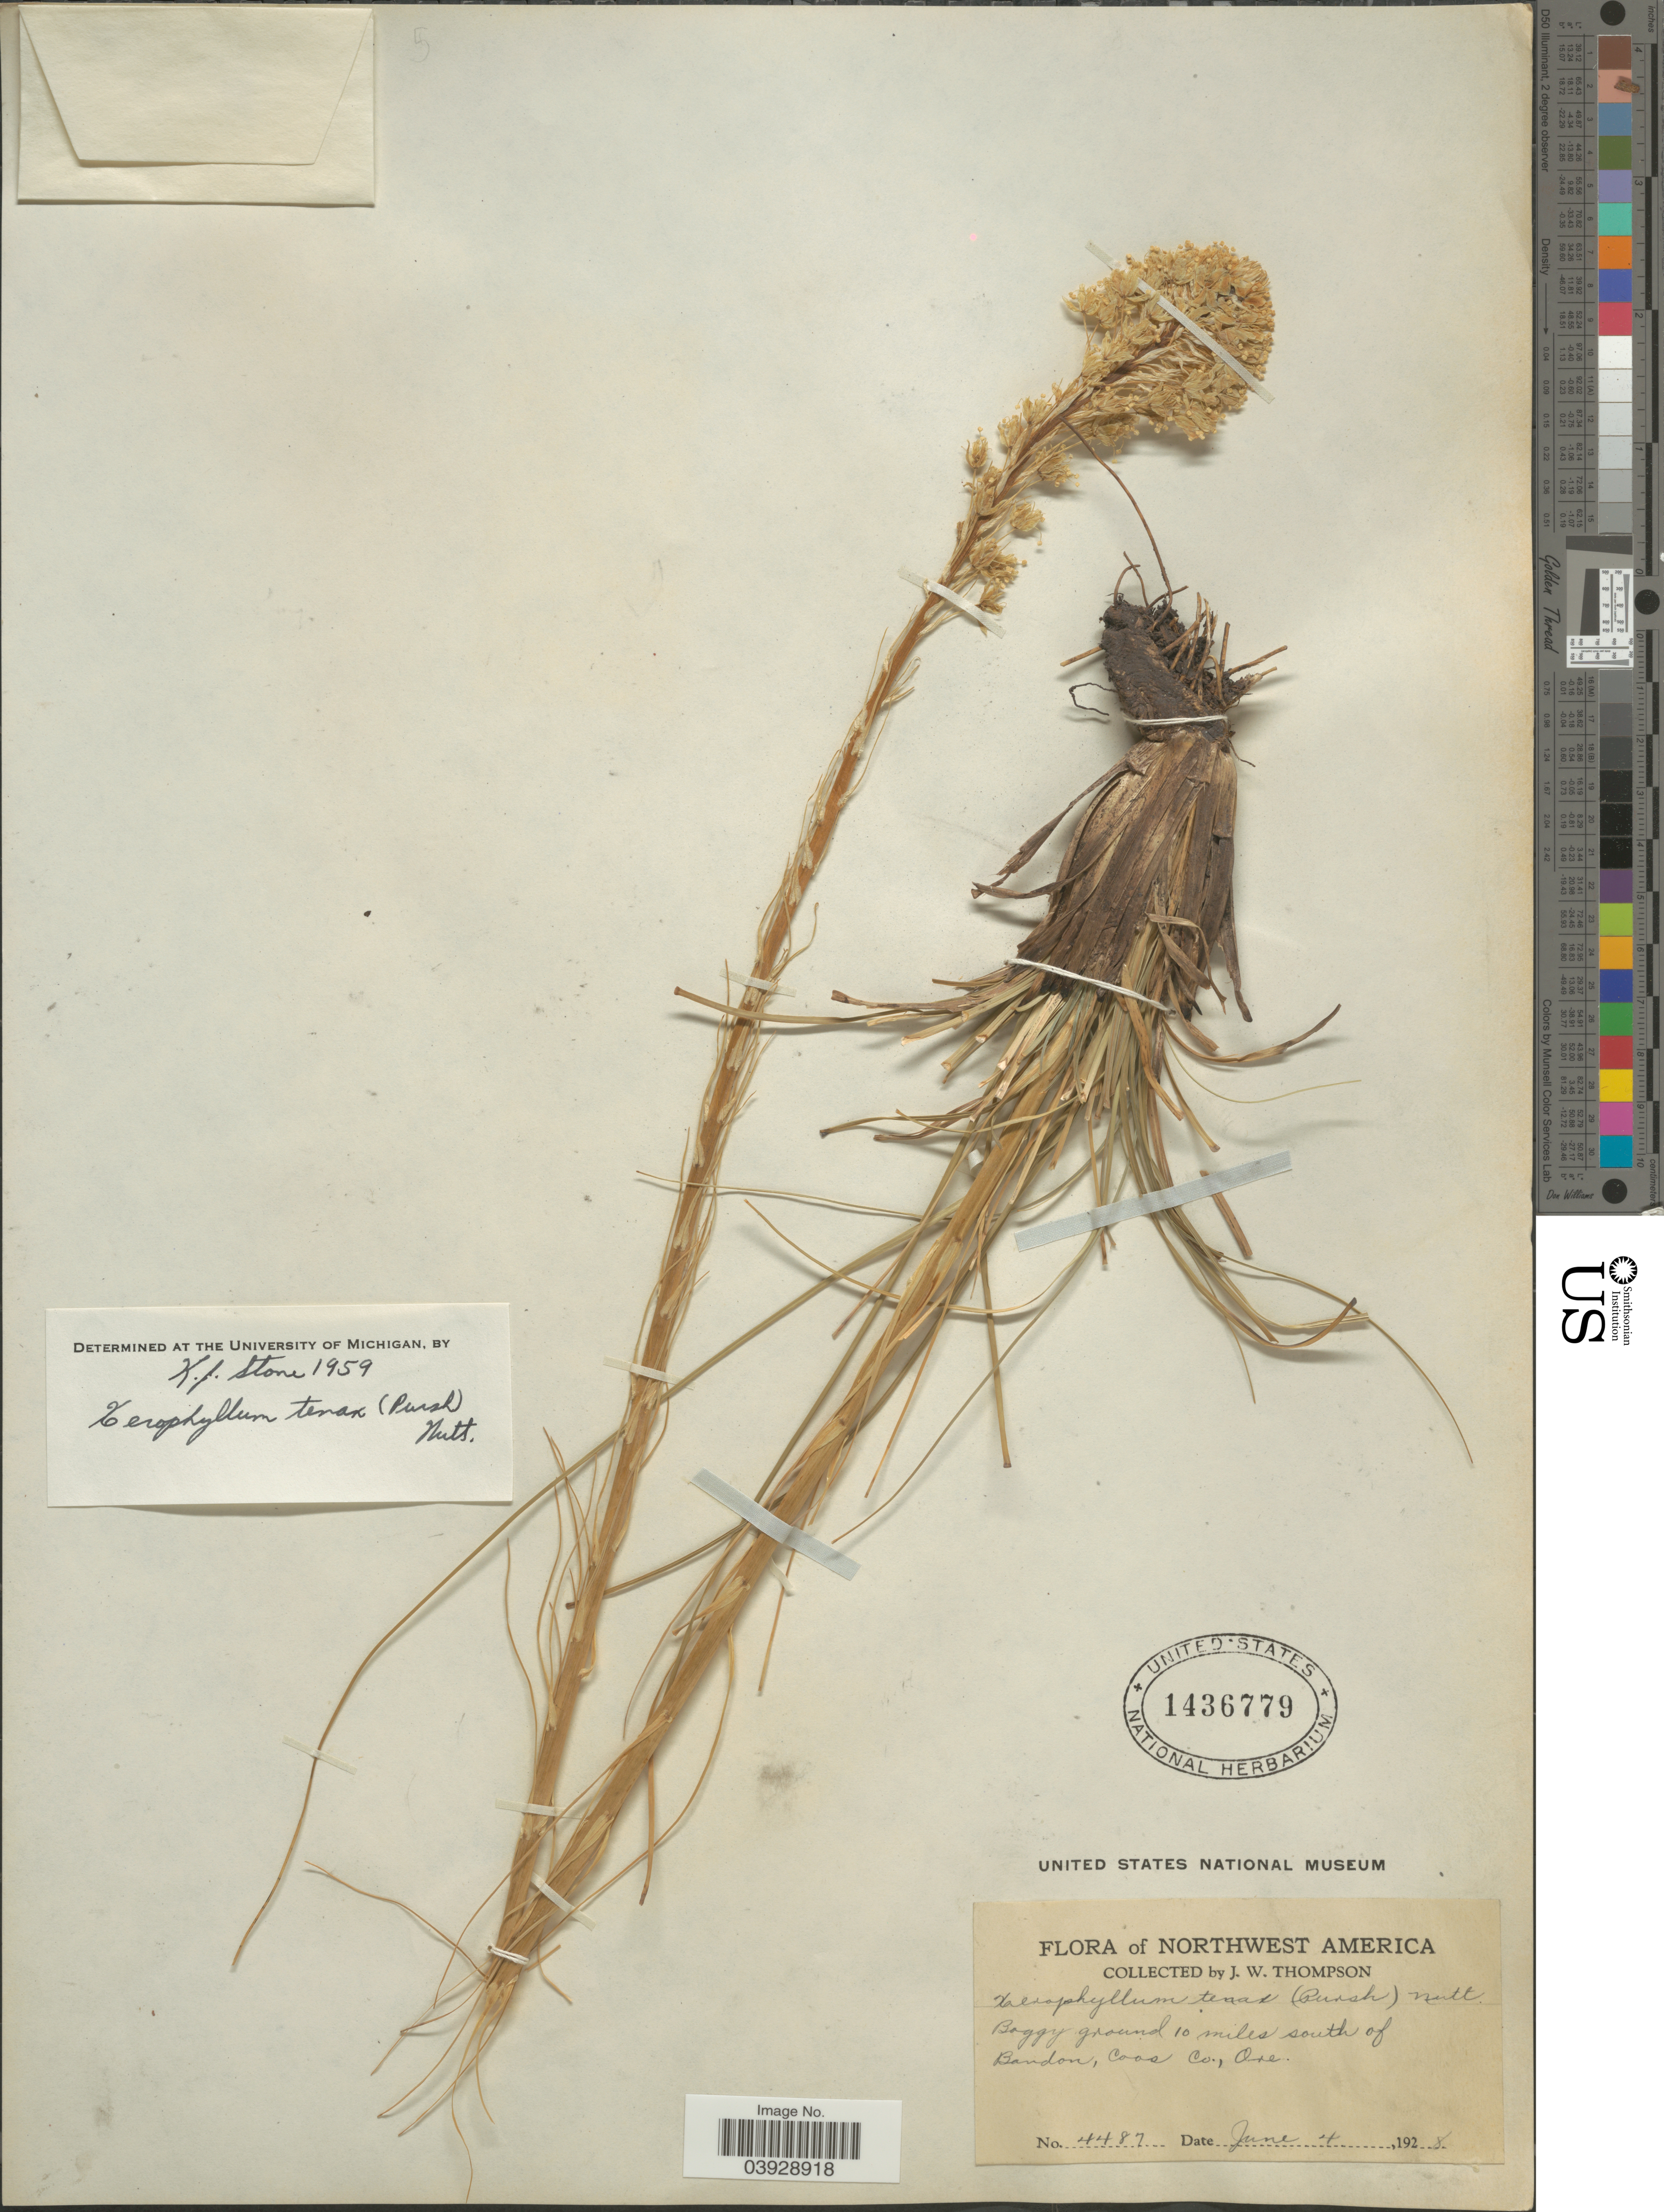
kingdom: Plantae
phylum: Tracheophyta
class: Liliopsida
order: Liliales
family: Melanthiaceae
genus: Xerophyllum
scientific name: Xerophyllum tenax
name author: (Pursh) Nutt.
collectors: J. Thompson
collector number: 4487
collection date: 1928-06-04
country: United States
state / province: Oregon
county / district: Coos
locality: Northwest America. 10 miles south of Bandon, Coos Co.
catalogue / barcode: US 1436779